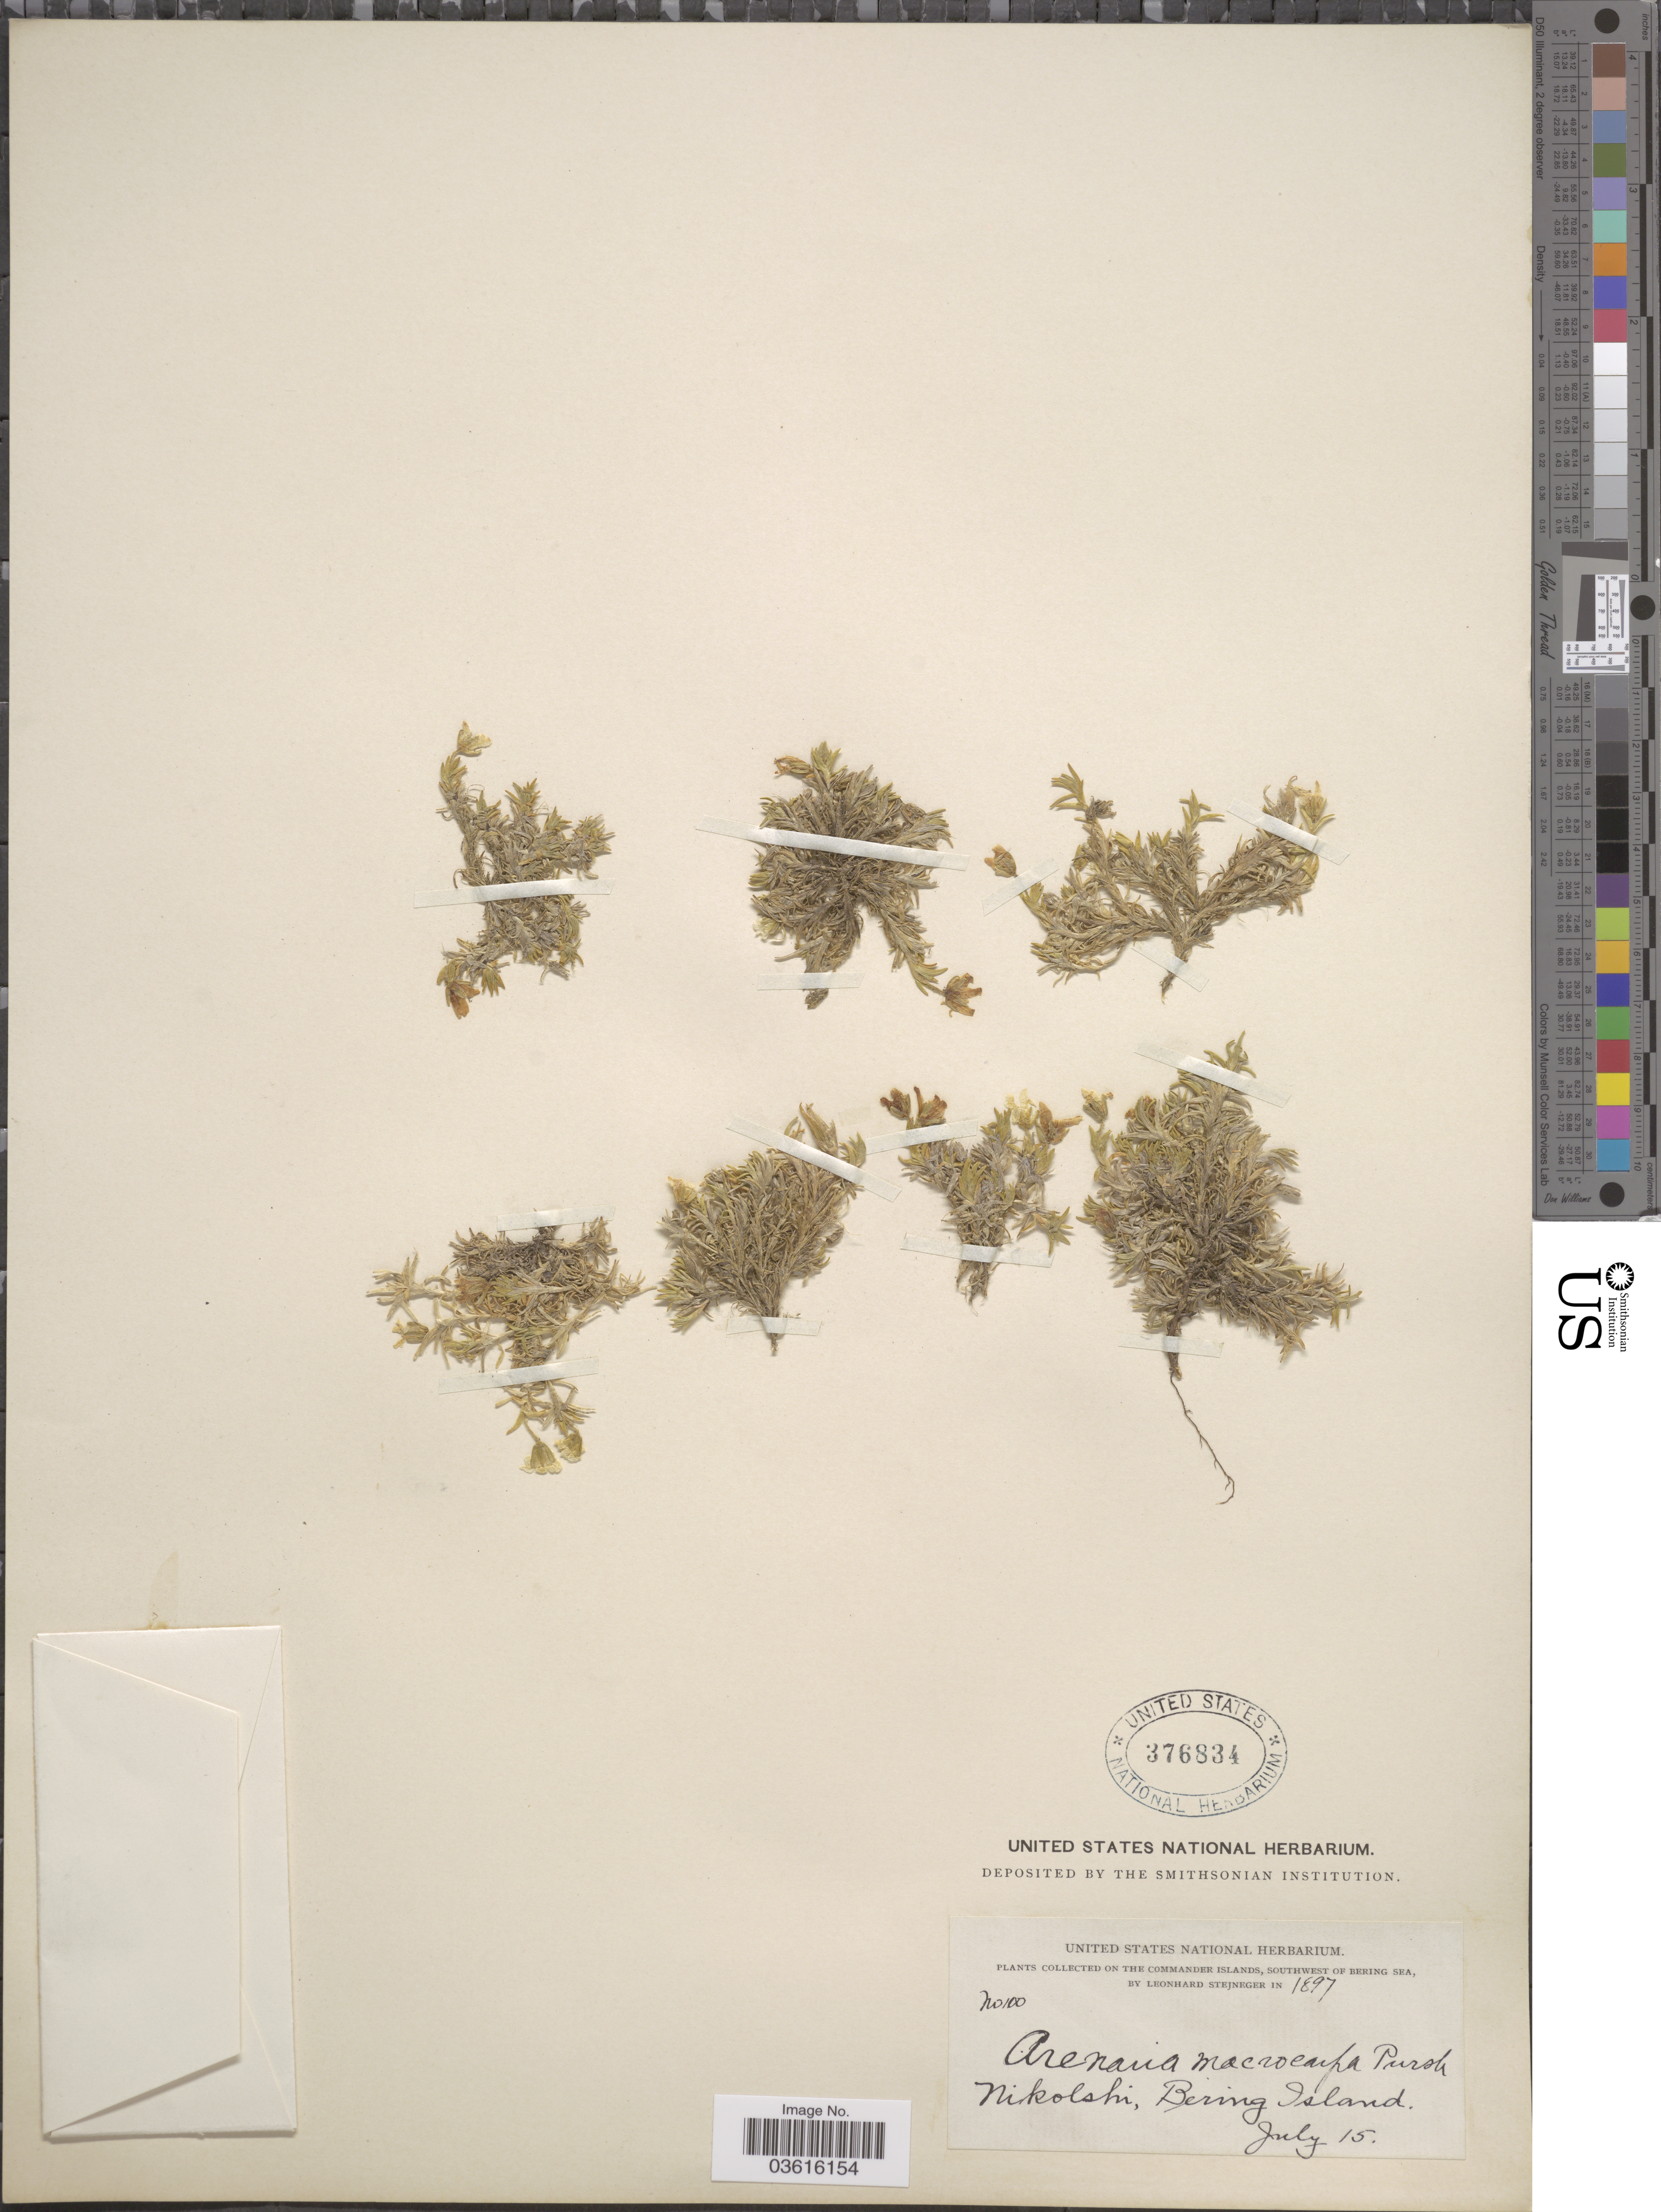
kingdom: Plantae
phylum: Tracheophyta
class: Magnoliopsida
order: Caryophyllales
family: Caryophyllaceae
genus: Pseudocherleria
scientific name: Pseudocherleria macrocarpa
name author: (Pursh) Dillenb. & Kadereit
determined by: U.S. National Herbarium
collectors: L. Stejneger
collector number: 100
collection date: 1897-07-15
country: Russian Federation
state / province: Kamchatka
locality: On the Commander Islands, Southwest of Bering Sea. Nikolshi, Bering Island.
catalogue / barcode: US 376834